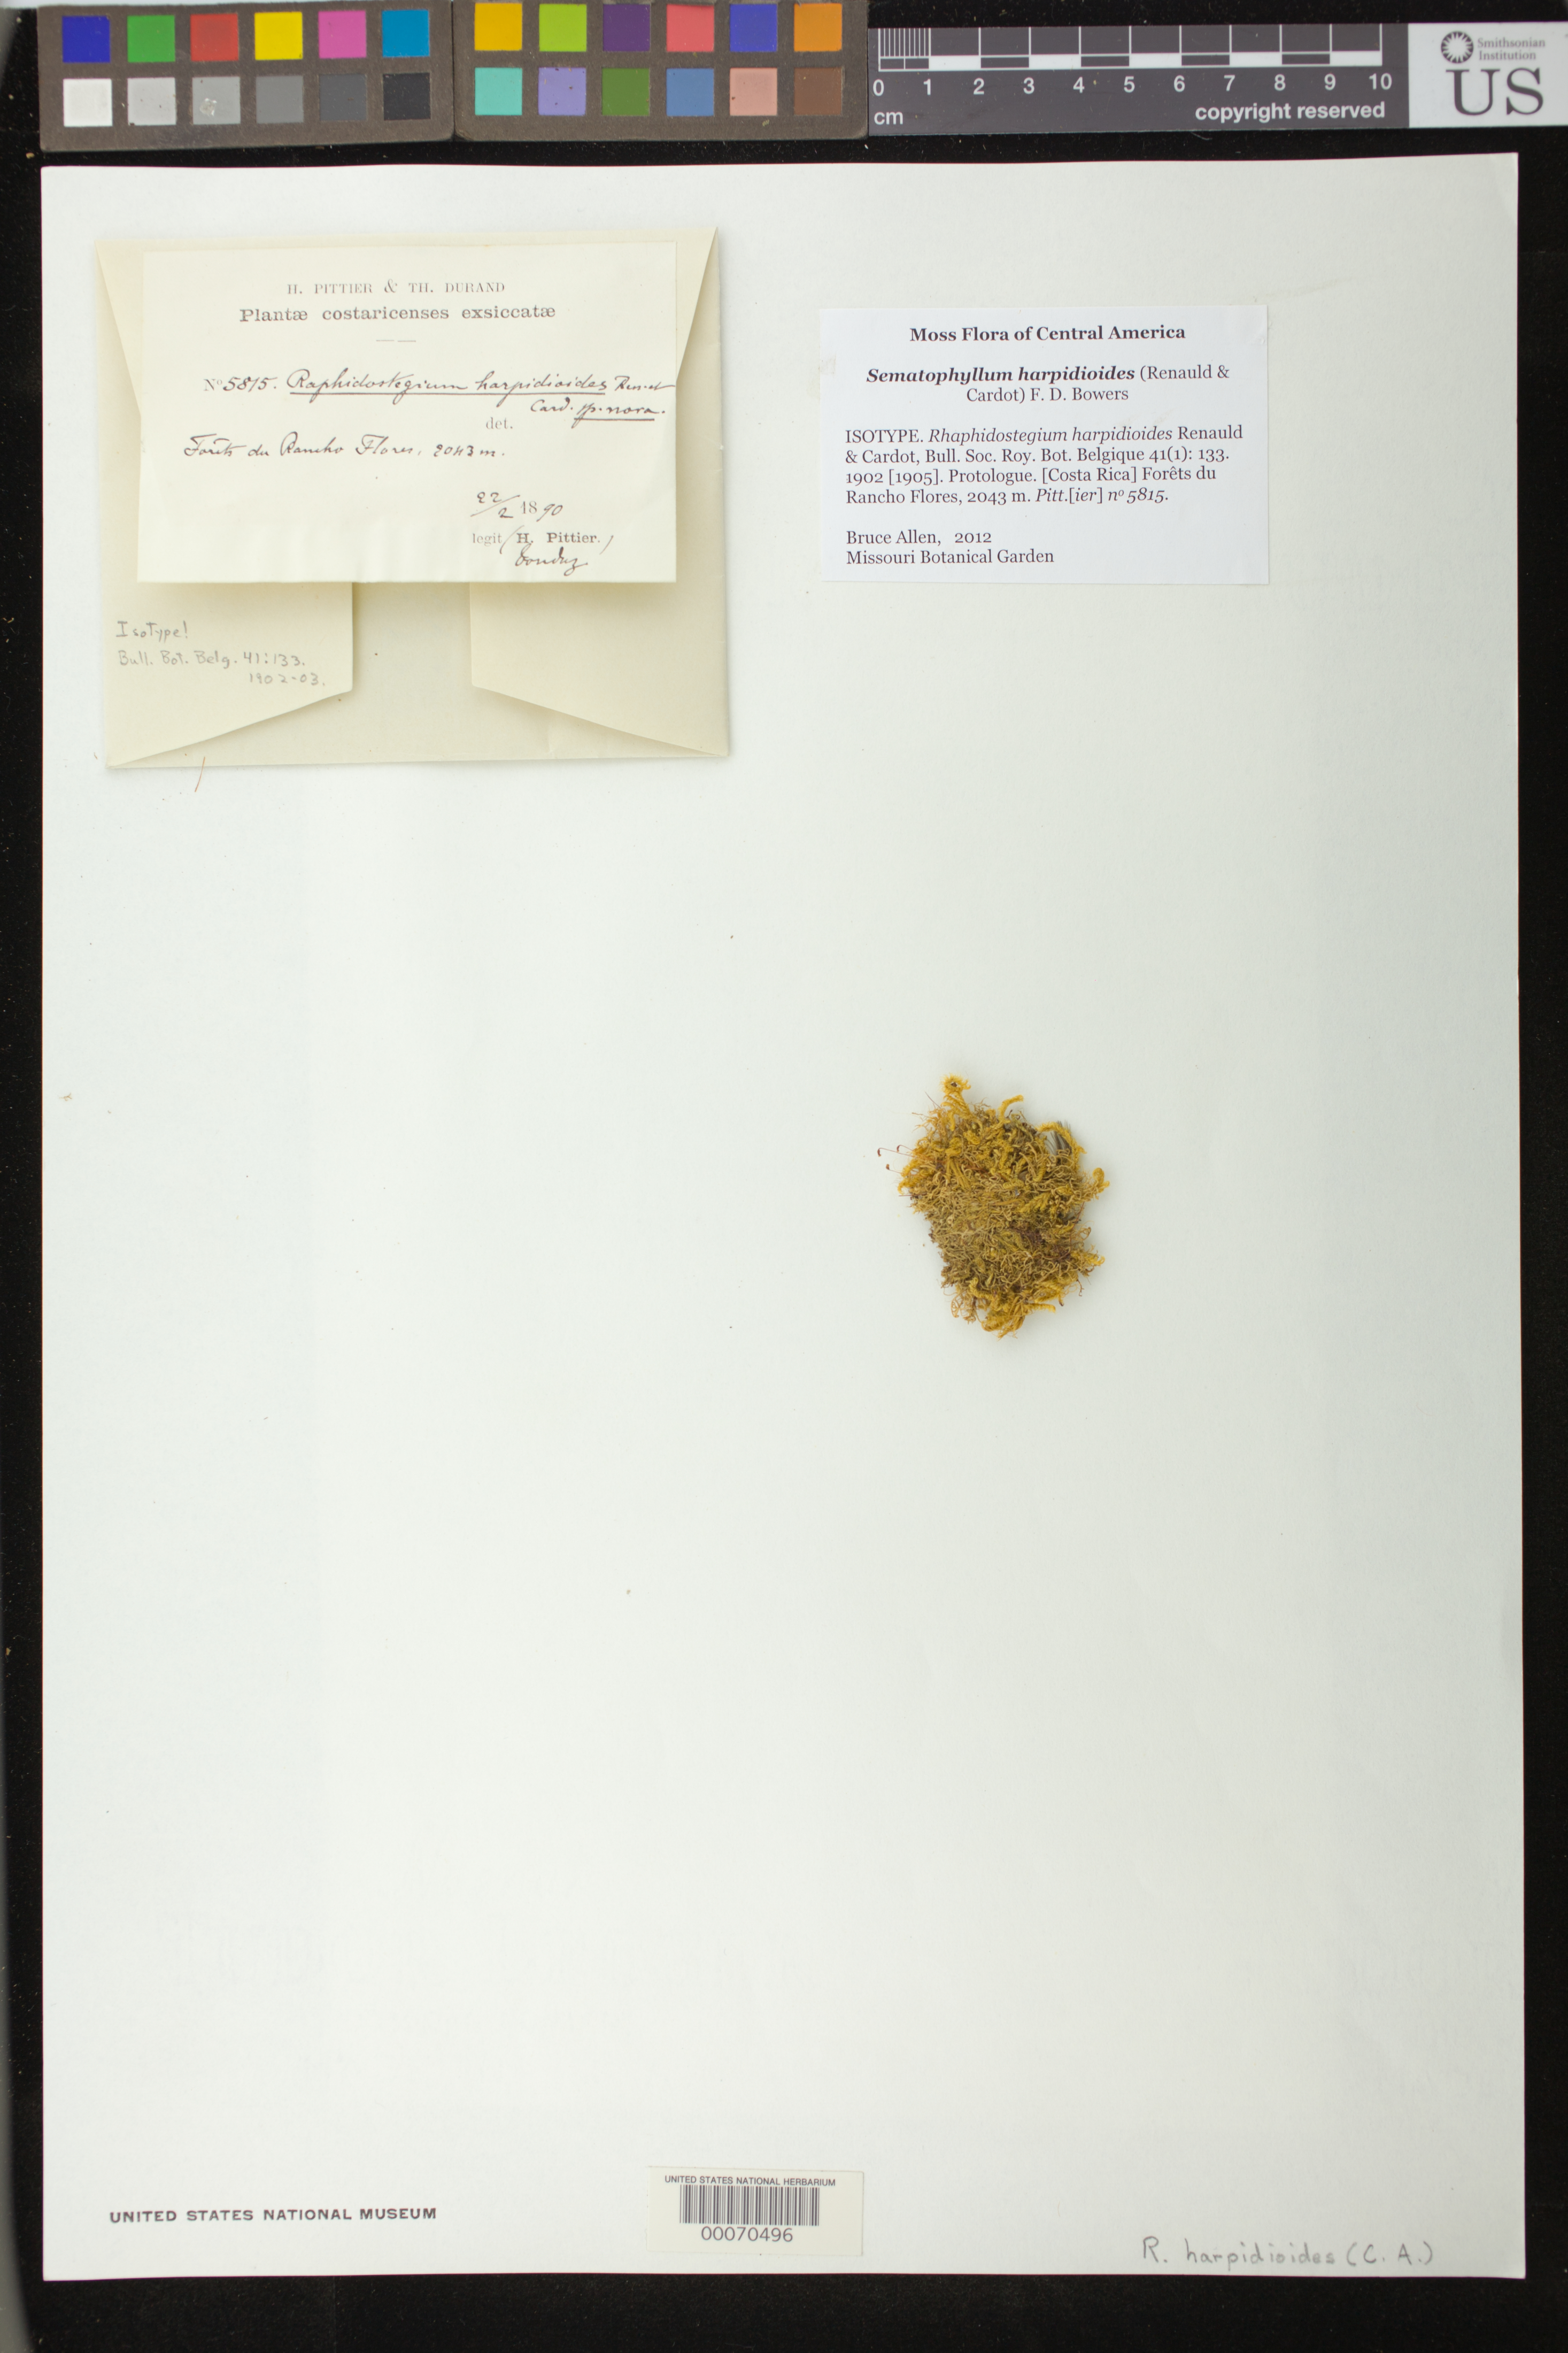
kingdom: Plantae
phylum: Bryophyta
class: Bryopsida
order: Hypnales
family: Sematophyllaceae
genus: Rhaphidostegium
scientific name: Rhaphidostegium harpidioides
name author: Renauld & Cardot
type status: Isotype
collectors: A. Tonduz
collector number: [Pittier] 5815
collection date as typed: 22 Feb 1890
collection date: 1890-02-22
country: Costa Rica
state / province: Heredia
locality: Forets du Rancho Flores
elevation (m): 2043